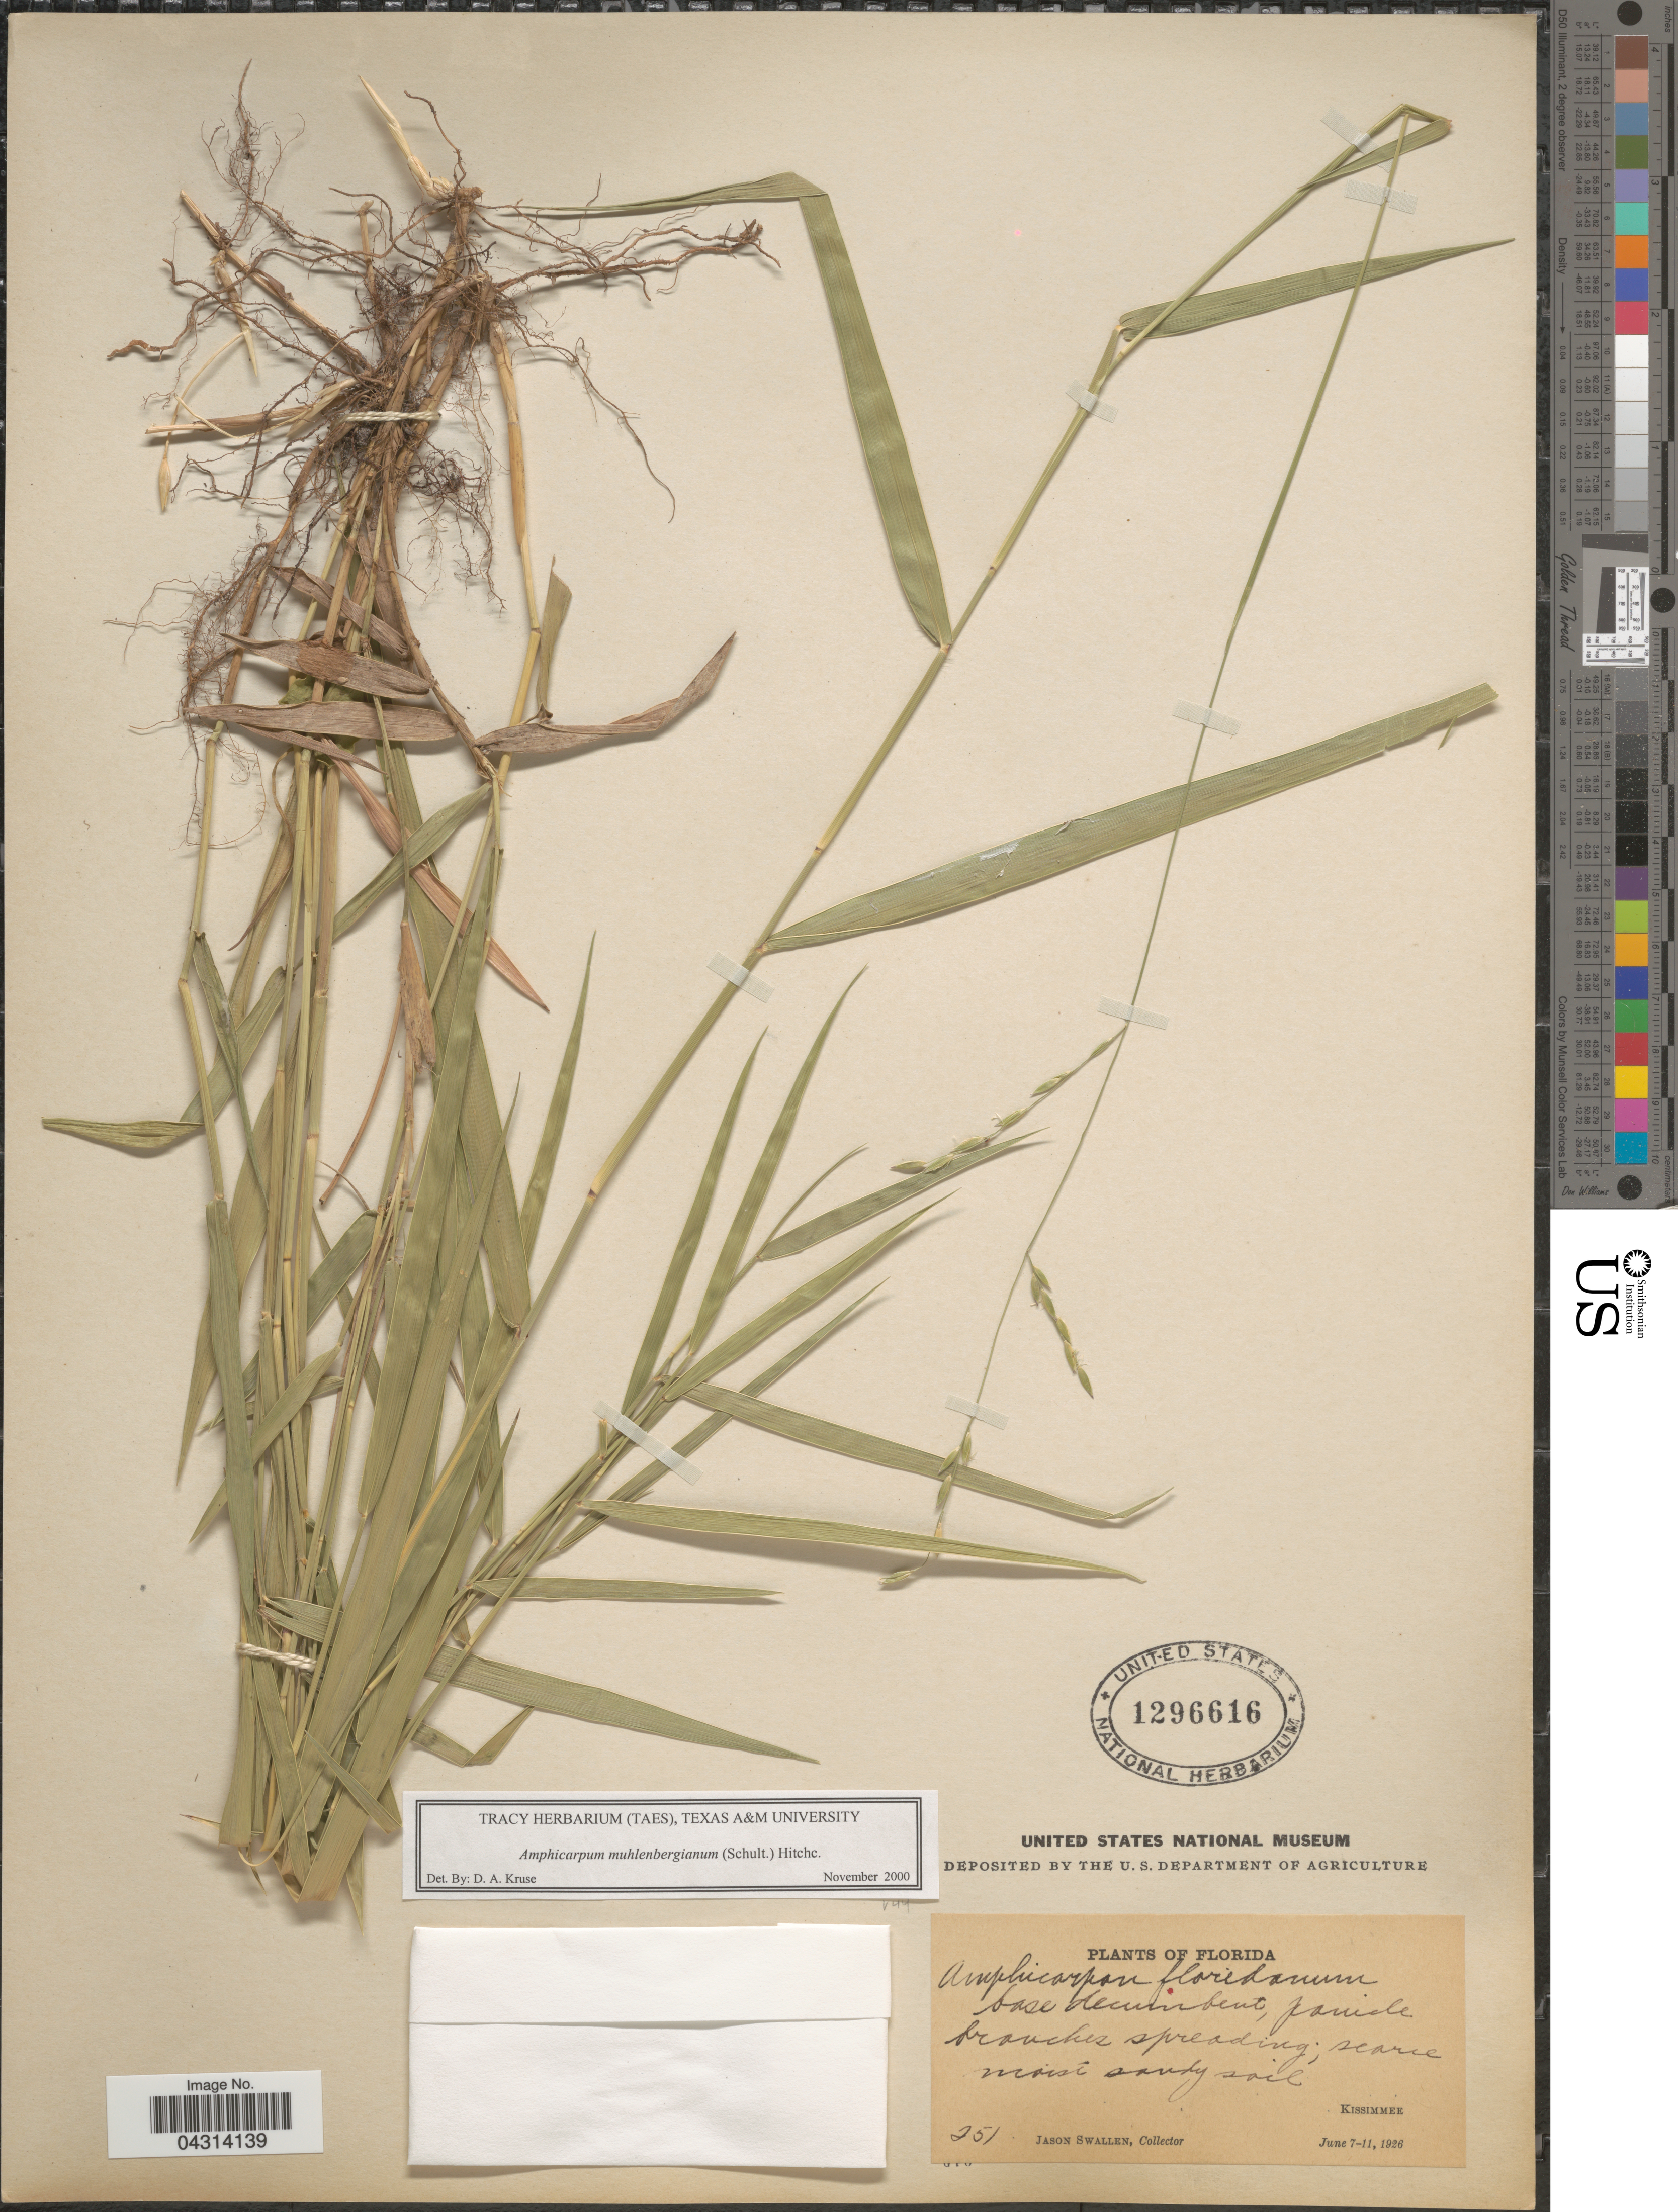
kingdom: Plantae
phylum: Tracheophyta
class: Liliopsida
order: Poales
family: Poaceae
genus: Amphicarpum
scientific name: Amphicarpum muhlenbergianum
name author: (Schult.) Hitchc.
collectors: J. R. Swallen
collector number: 251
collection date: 1926-06-07/1926-06-11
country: United States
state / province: Florida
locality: Kissimmee.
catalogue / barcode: US 1296616